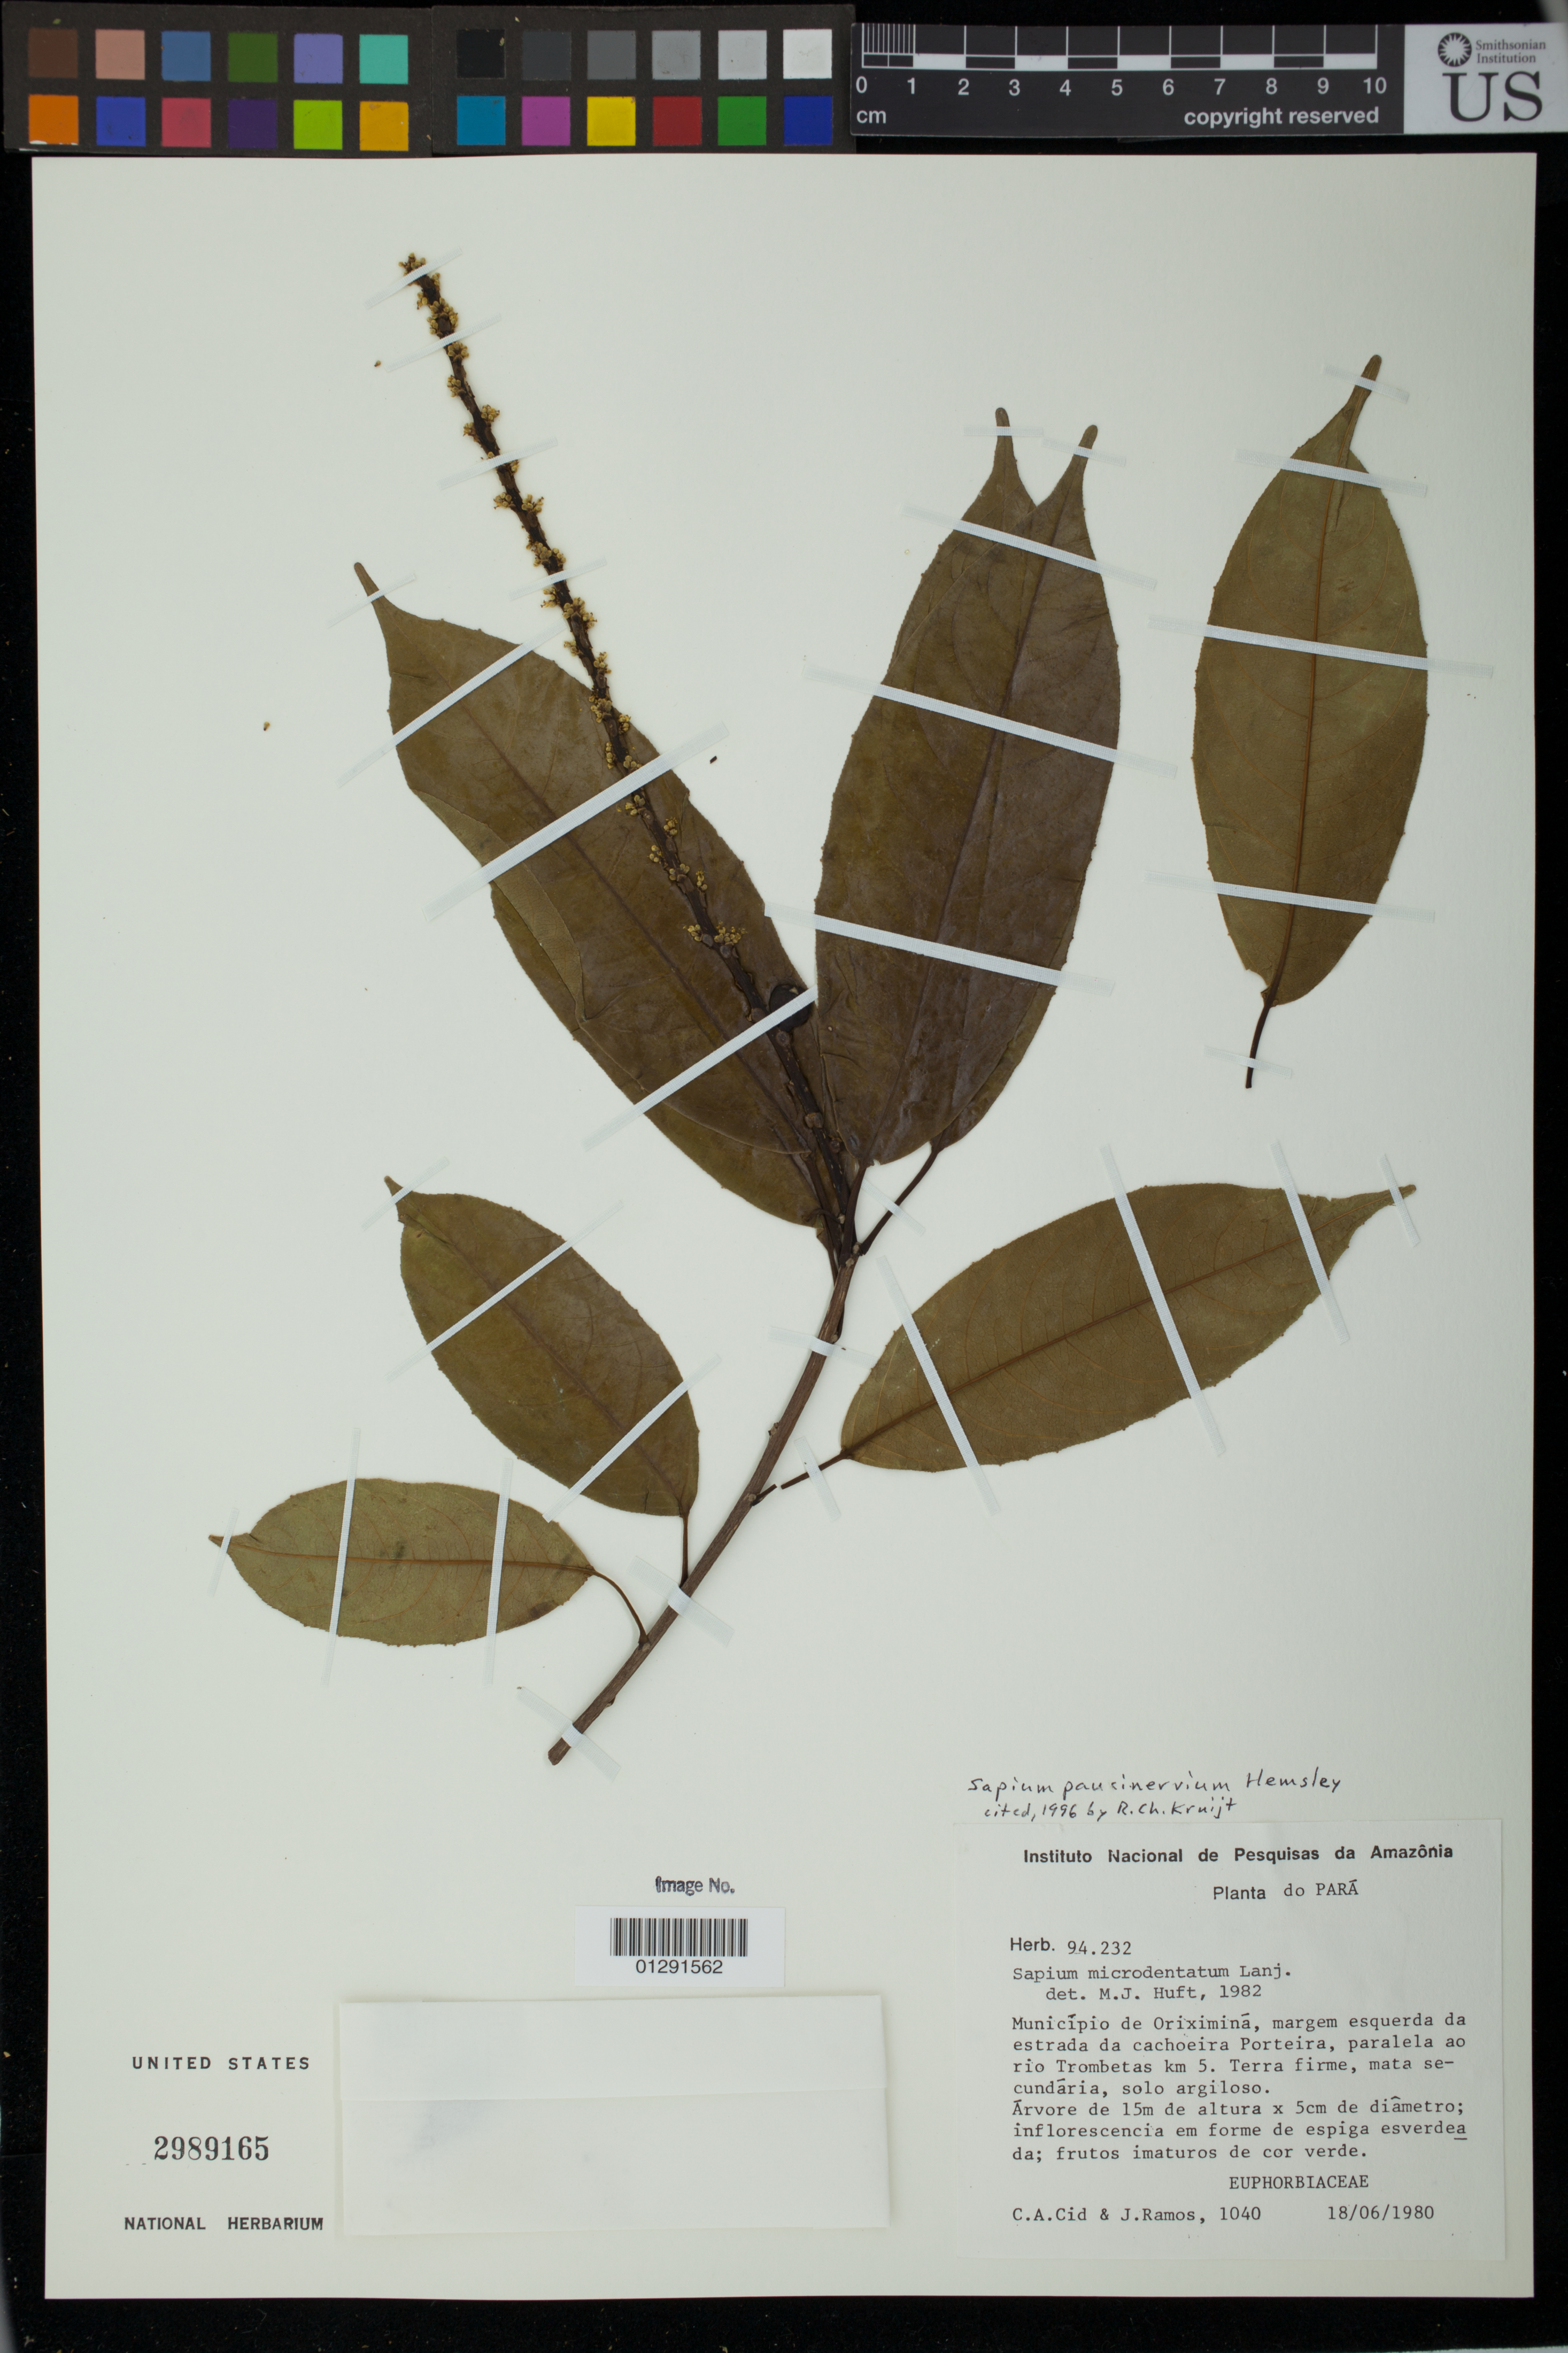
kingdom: Plantae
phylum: Tracheophyta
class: Magnoliopsida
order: Malpighiales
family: Euphorbiaceae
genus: Sapium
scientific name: Sapium paucinervium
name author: Hemsl.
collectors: C. A. Cid Ferreira & J. Ramos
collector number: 1040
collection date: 1980-06-18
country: Brazil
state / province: Para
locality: Municipio de Oriximina, margem esquerda da estrada da cachoeira Porteira, paralela ao rio Trombetas km 5.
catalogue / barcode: US 2989165